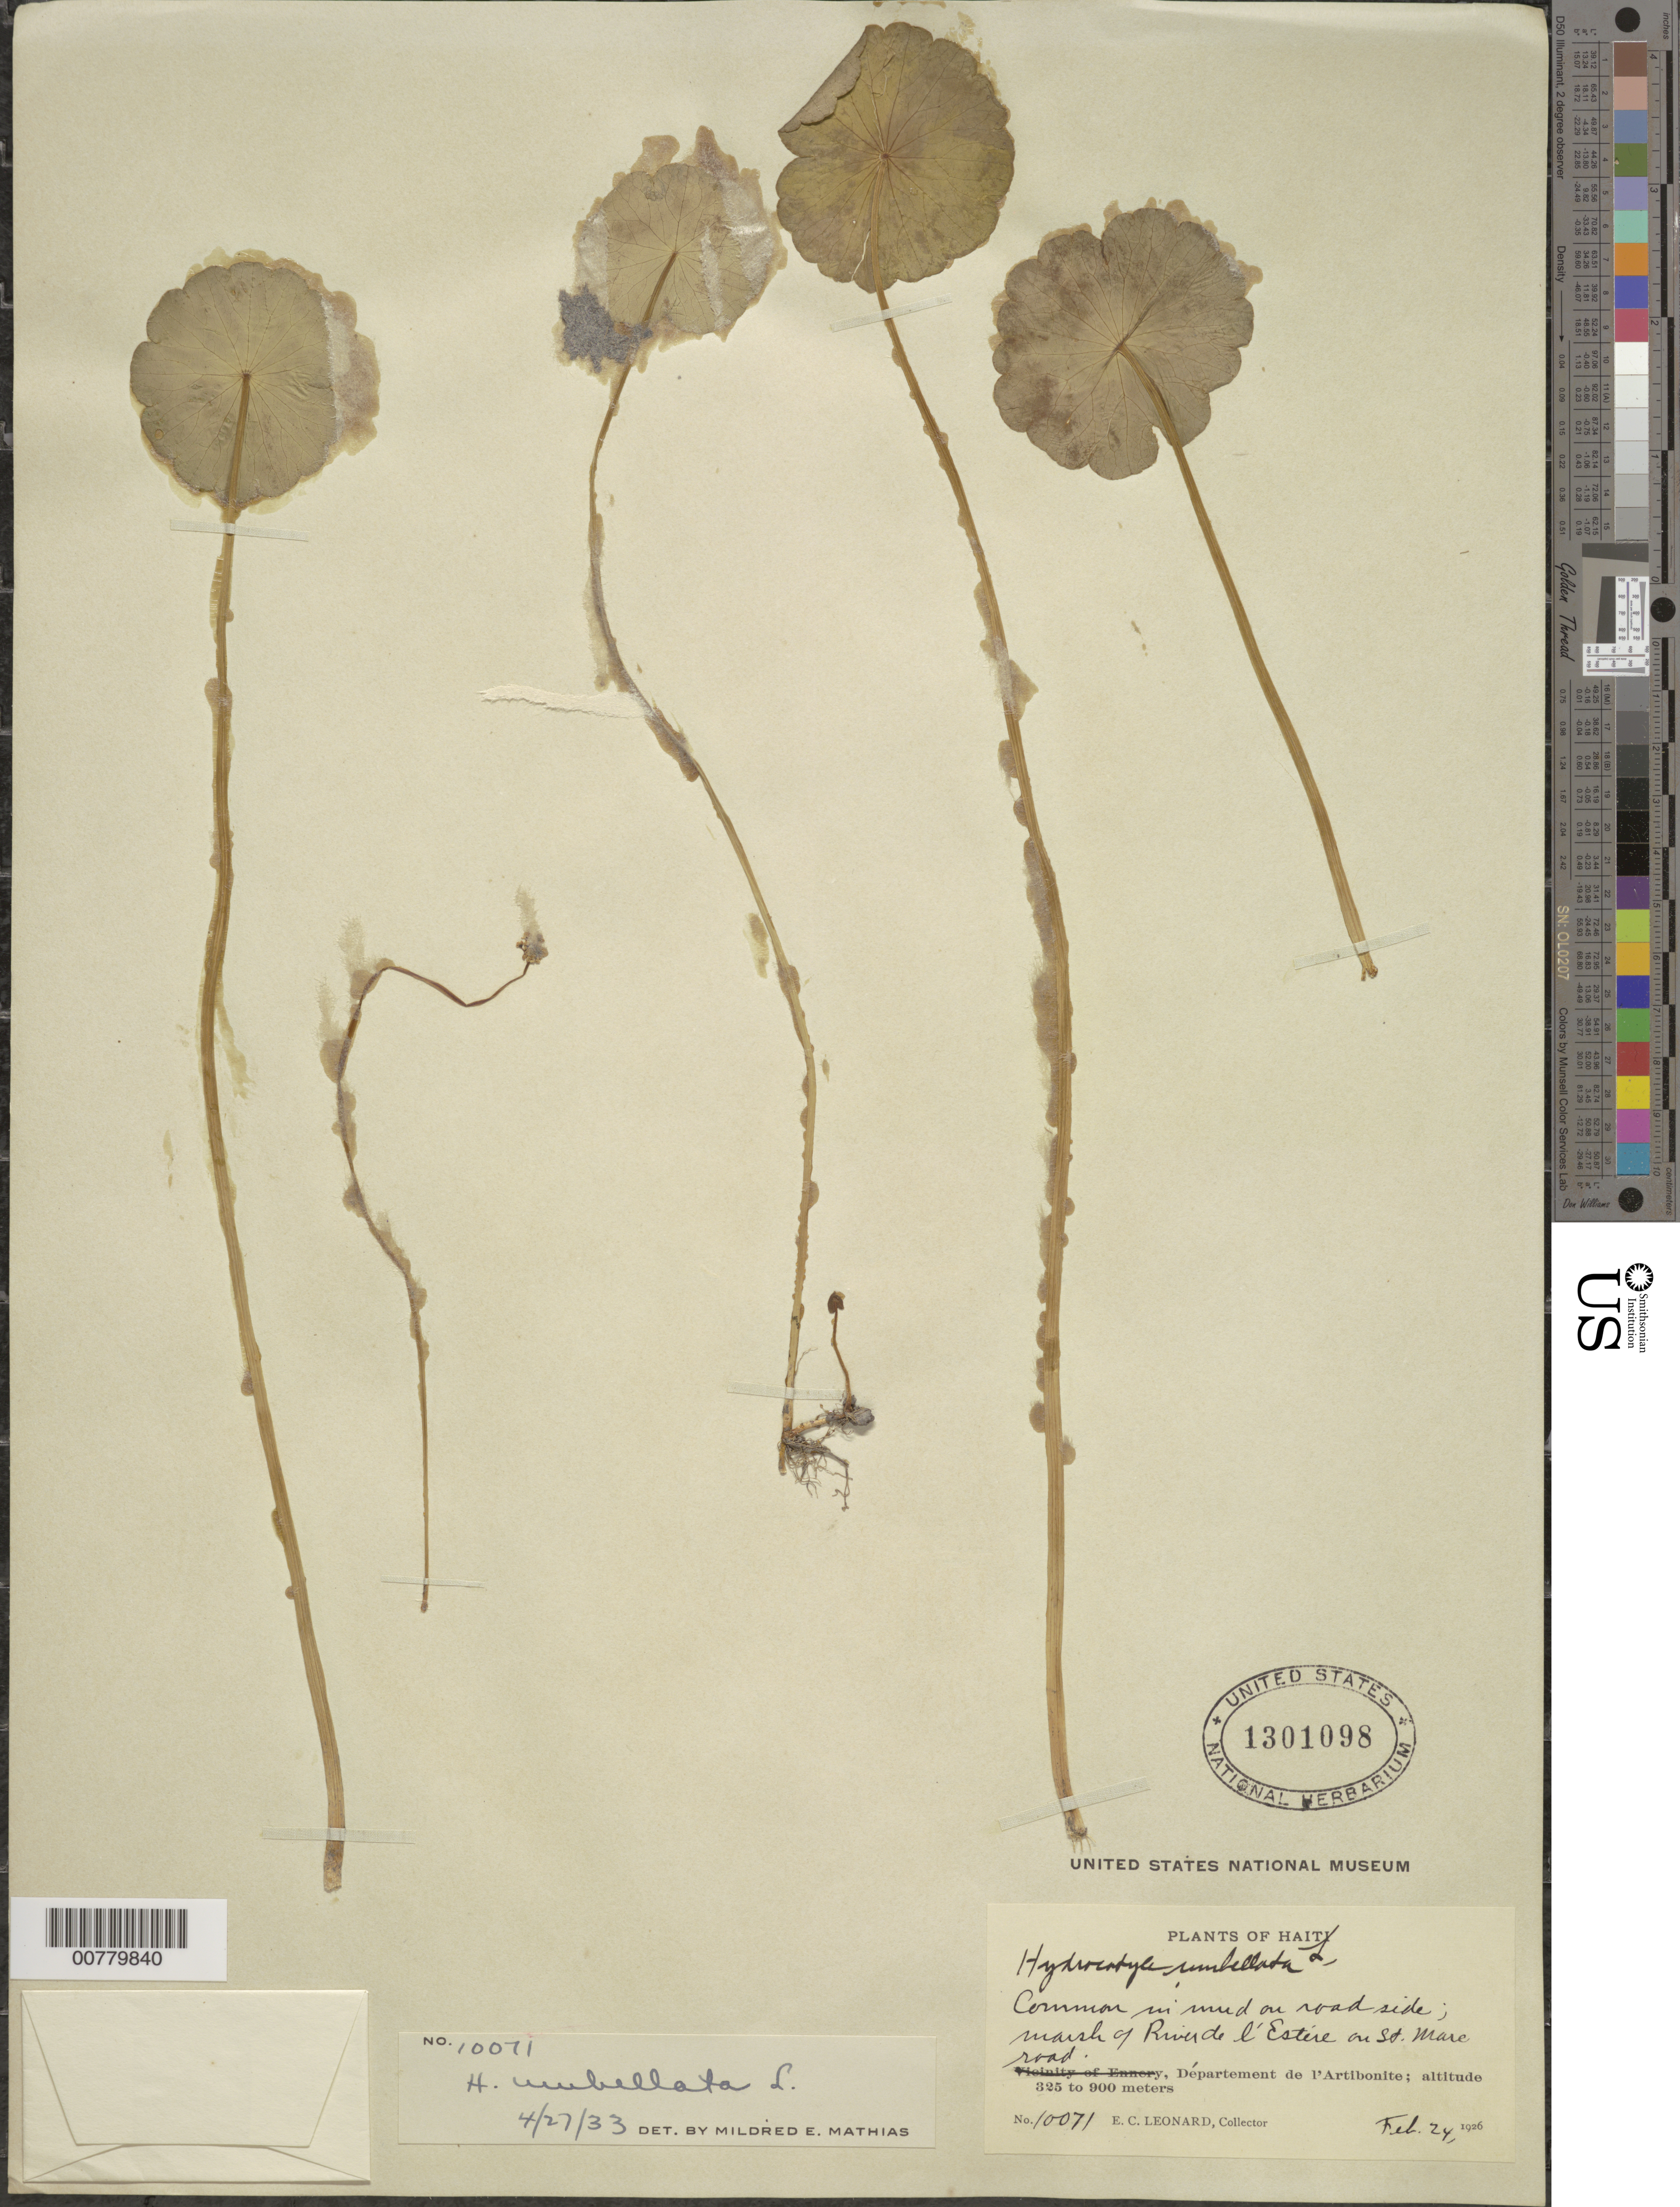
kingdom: Plantae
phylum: Tracheophyta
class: Magnoliopsida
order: Apiales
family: Araliaceae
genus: Hydrocotyle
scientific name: Hydrocotyle umbellata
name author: L.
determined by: Mathias, M. E.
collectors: E. C. Leonard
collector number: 10071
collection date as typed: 24 Feb 1926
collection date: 1926-02-24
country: Haiti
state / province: Artibonite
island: Hispaniola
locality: Marsh of River de l'Estére on St. Marc road.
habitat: In mud on road side.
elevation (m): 325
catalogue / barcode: US 1301098